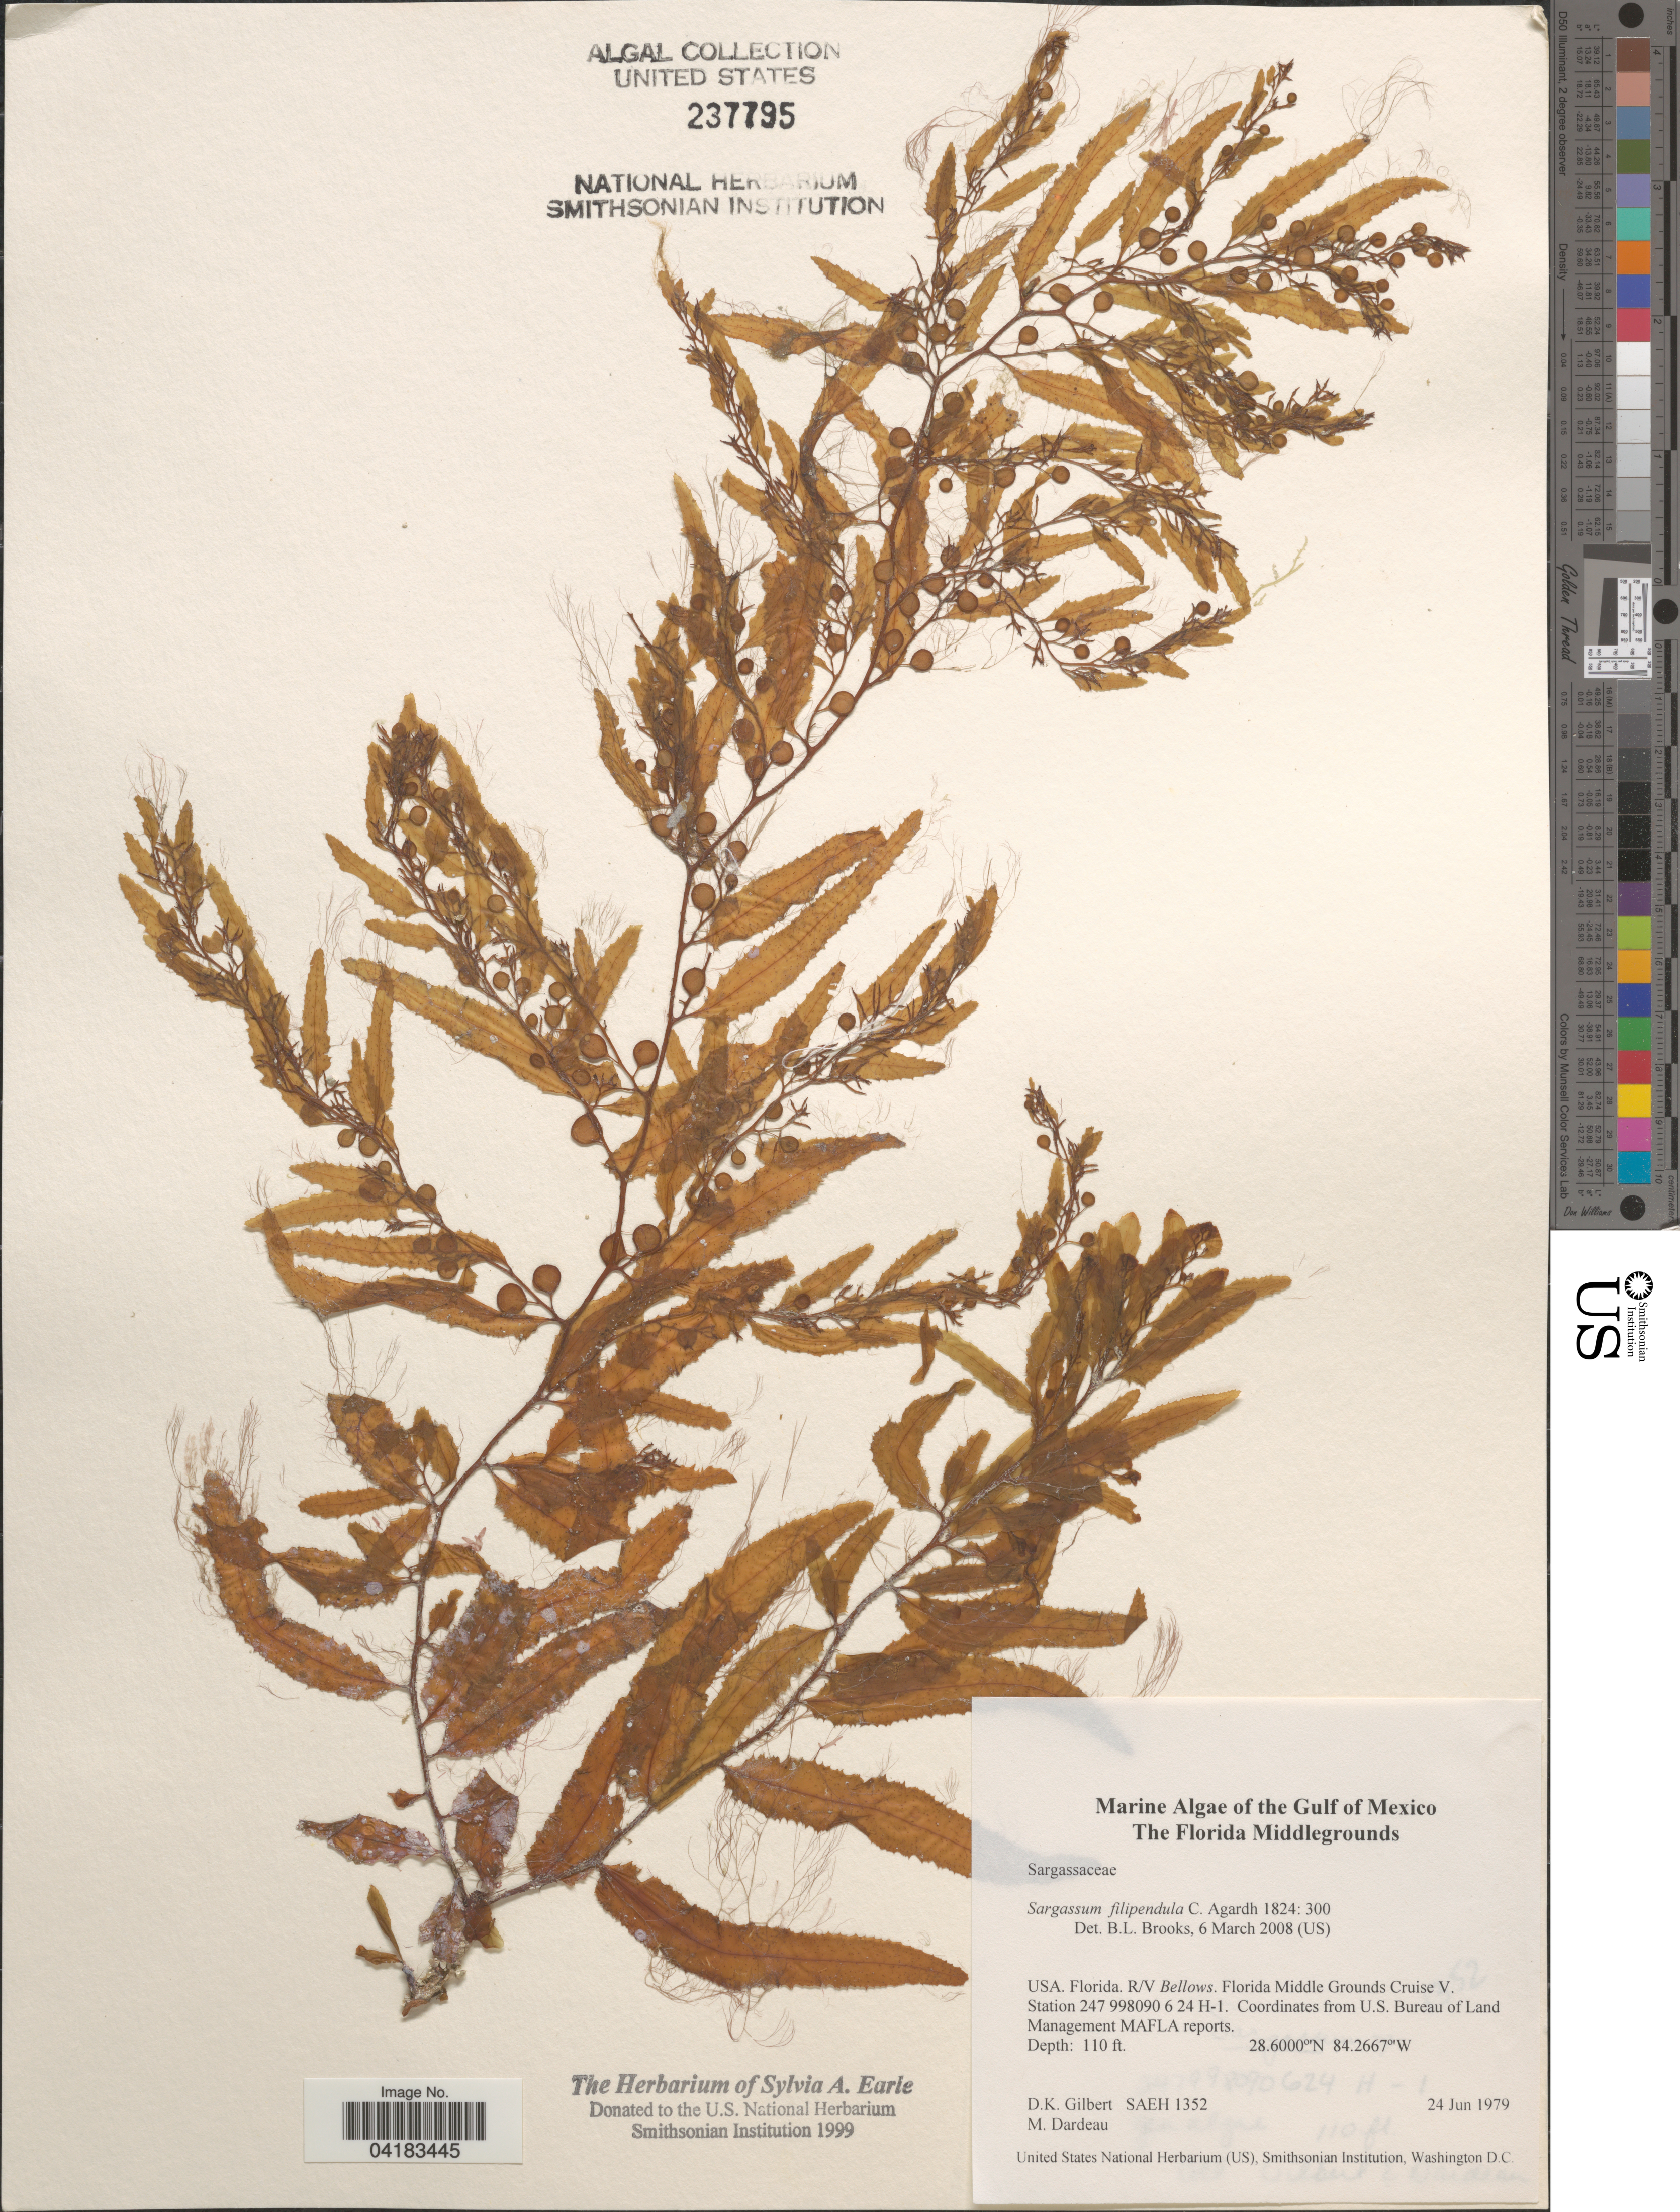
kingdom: Chromista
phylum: Ochrophyta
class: Phaeophyceae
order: Fucales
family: Sargassaceae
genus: Sargassum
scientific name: Sargassum filipendula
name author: C. Agardh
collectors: D. Gilbert & M. Dardeau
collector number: SAEH1352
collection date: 1979-06-24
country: United States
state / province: Florida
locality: The Gulf of Mexico. The Florida Middlegrounds. R/V Bellows. Florida Middle Grounds Cruise V. Station 247 998090 6 24 H-1.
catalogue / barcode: US 237795